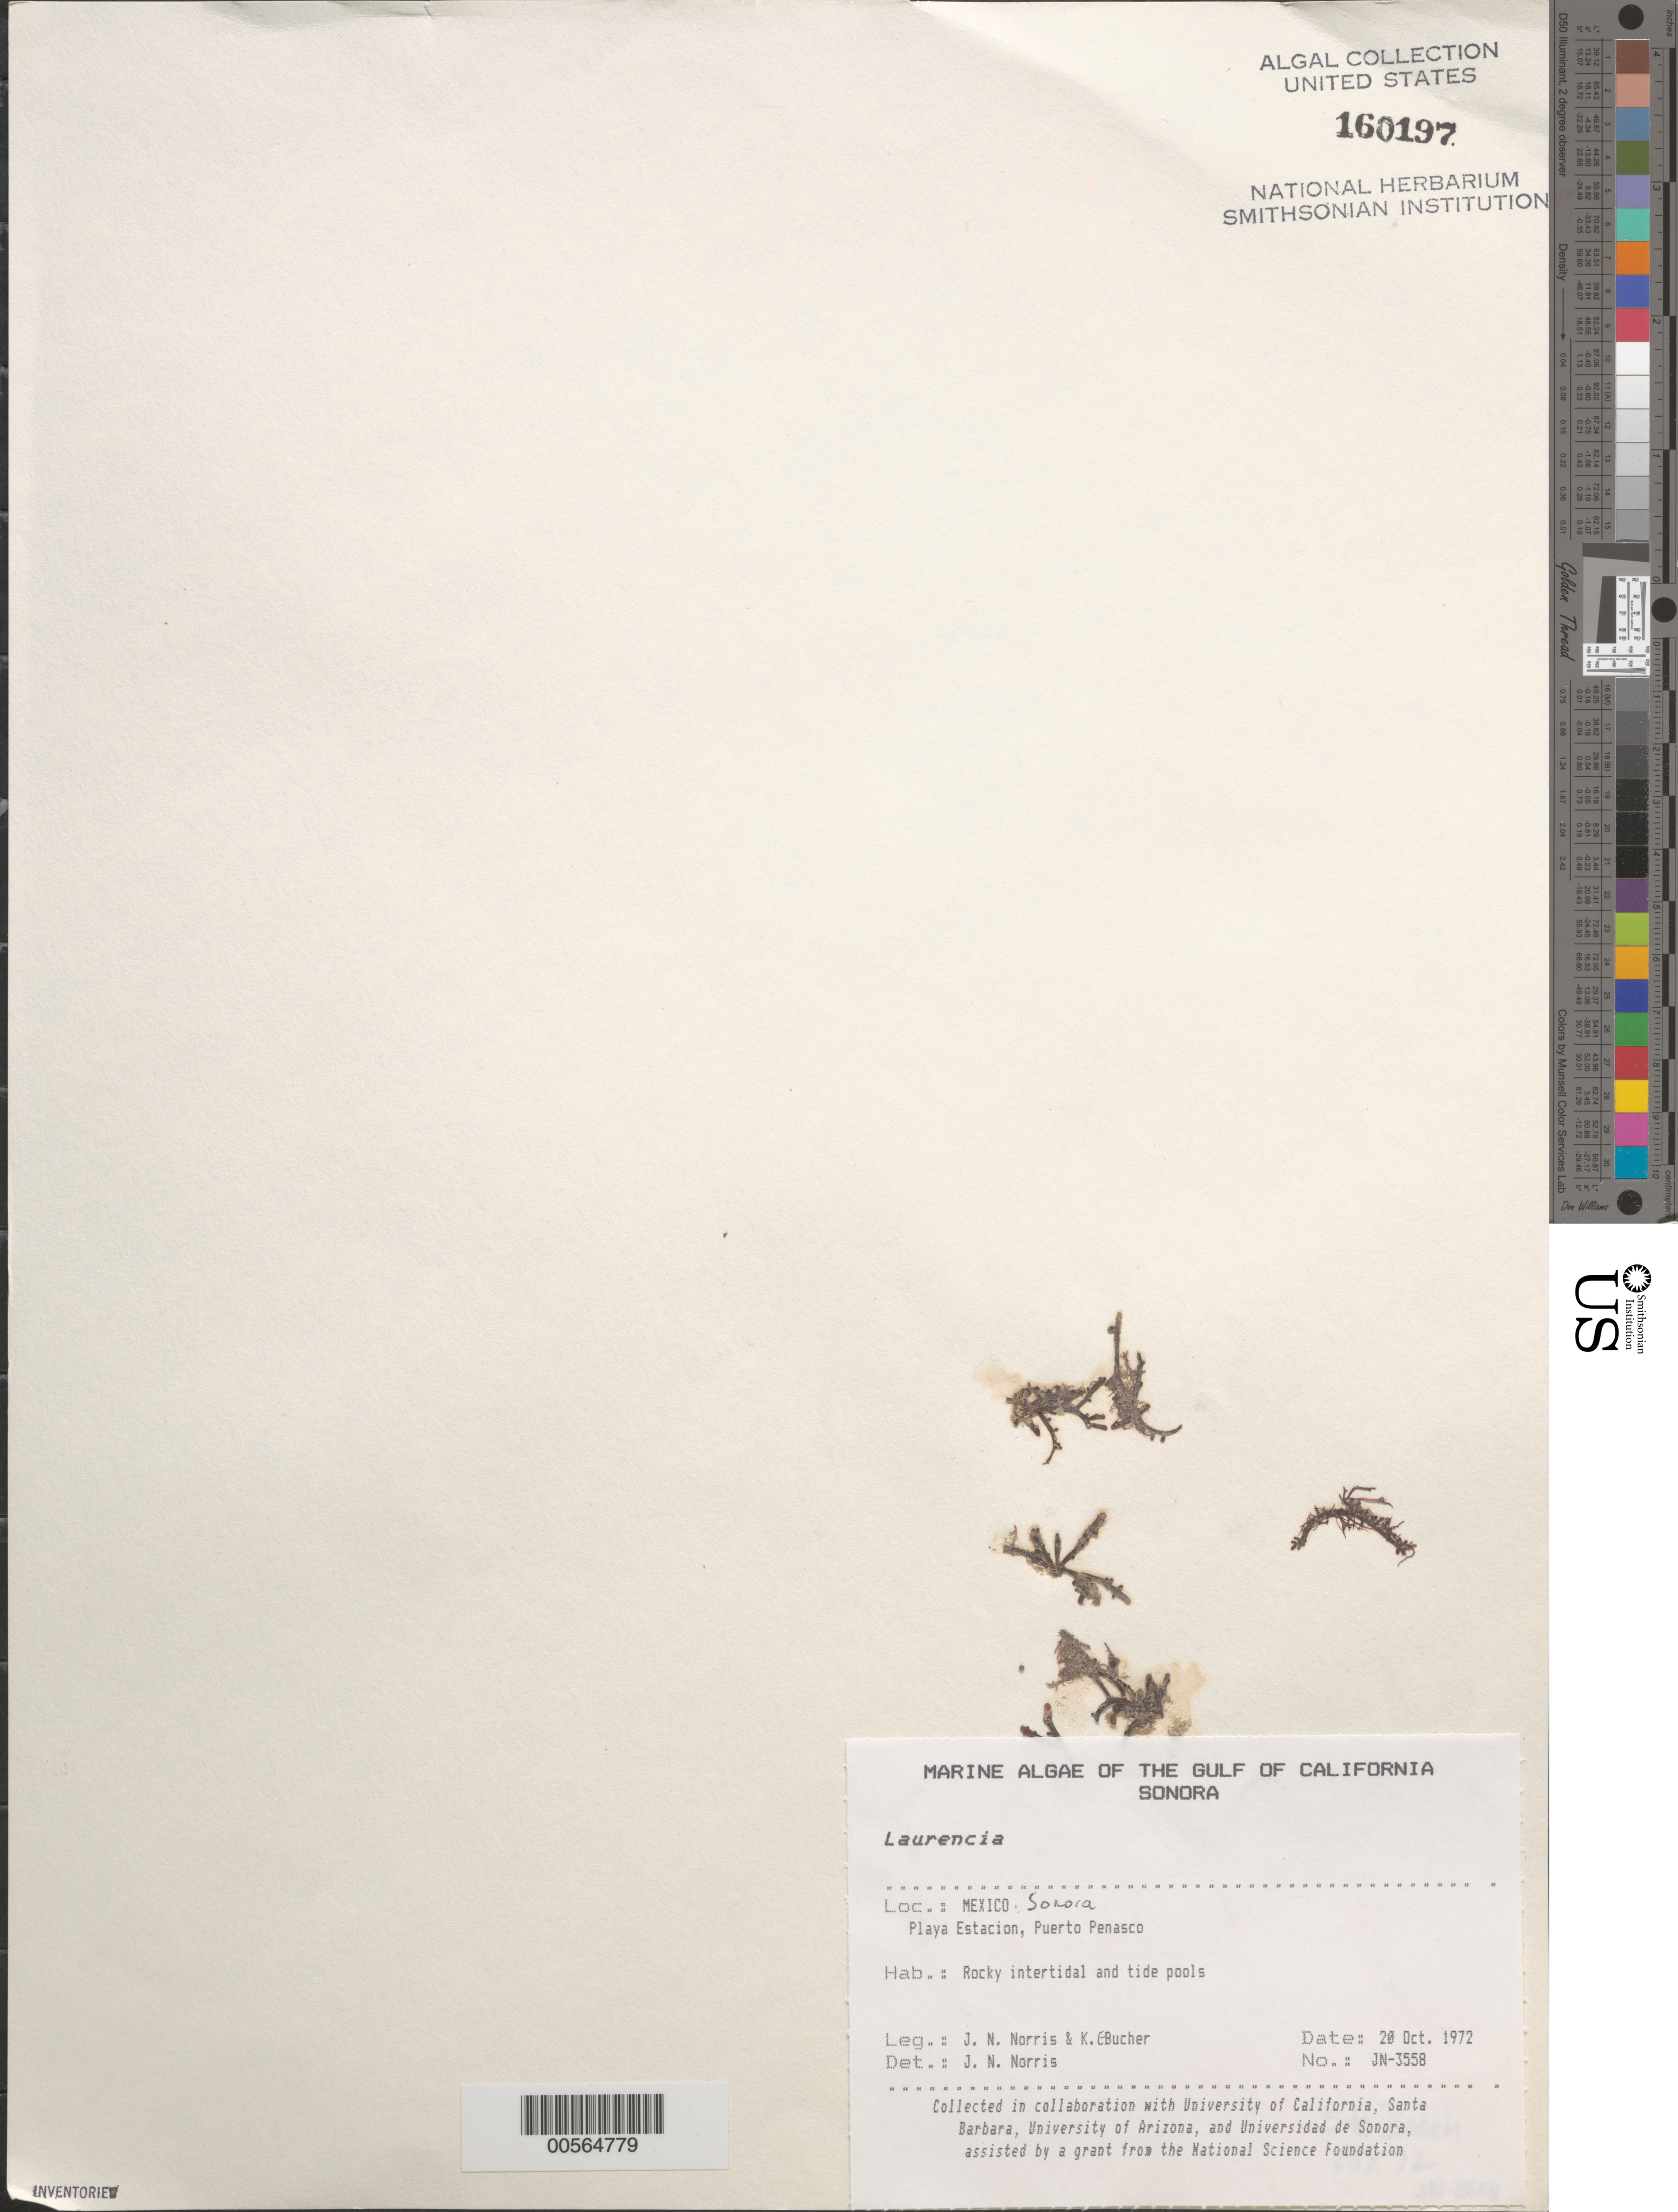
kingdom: Plantae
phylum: Rhodophyta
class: Florideophyceae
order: Ceramiales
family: Rhodomelaceae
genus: Laurencia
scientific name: Laurencia sp.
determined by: Norris, James N.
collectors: J. N. Norris & K. E. Bucher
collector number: JN-3558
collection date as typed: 20 Oct 1972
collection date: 1972-10-20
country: Mexico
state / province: Sonora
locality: Playa Estacion, Puerto Penasco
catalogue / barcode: US 160197